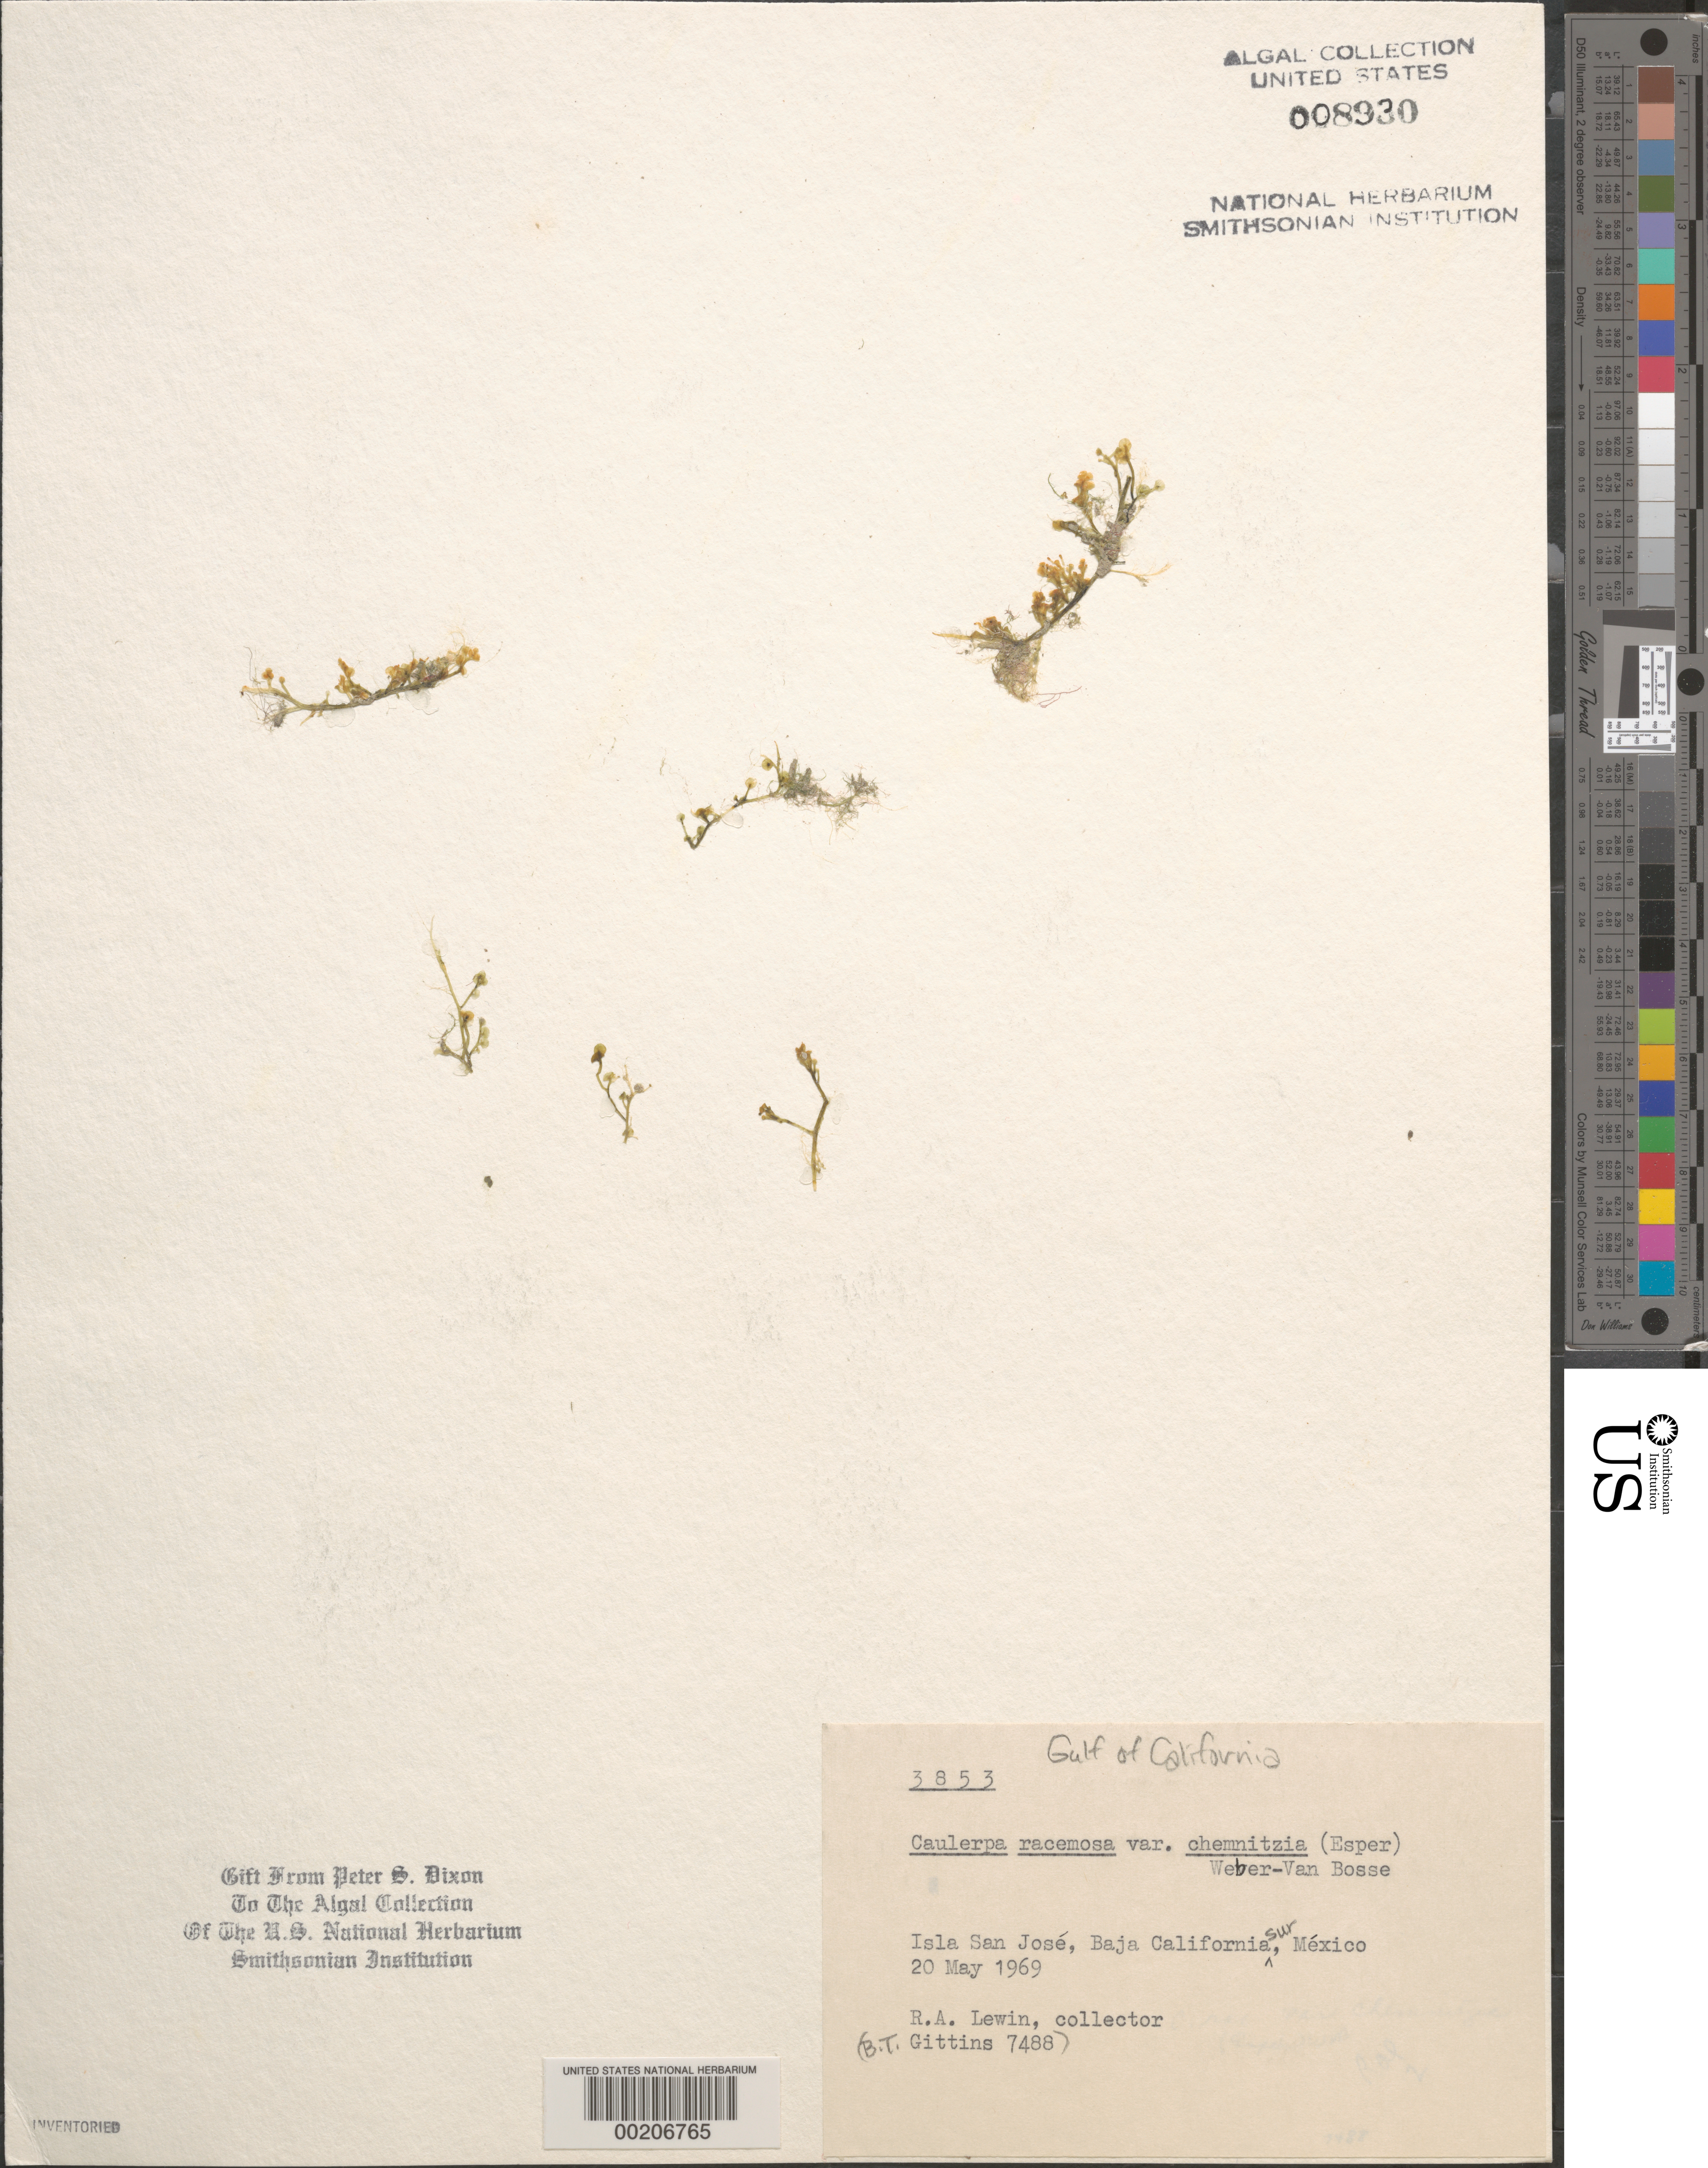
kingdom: Plantae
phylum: Chlorophyta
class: Ulvophyceae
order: Bryopsidales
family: Caulerpaceae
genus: Caulerpa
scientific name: Caulerpa racemosa var. chemnitzia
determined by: Dixon, P. S.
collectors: R. Lewin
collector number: BTG 7486 & PSD 3853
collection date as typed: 20 May 1969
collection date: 1969-05-20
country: Mexico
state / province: Baja California Sur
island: Isla San Jose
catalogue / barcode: US 8930